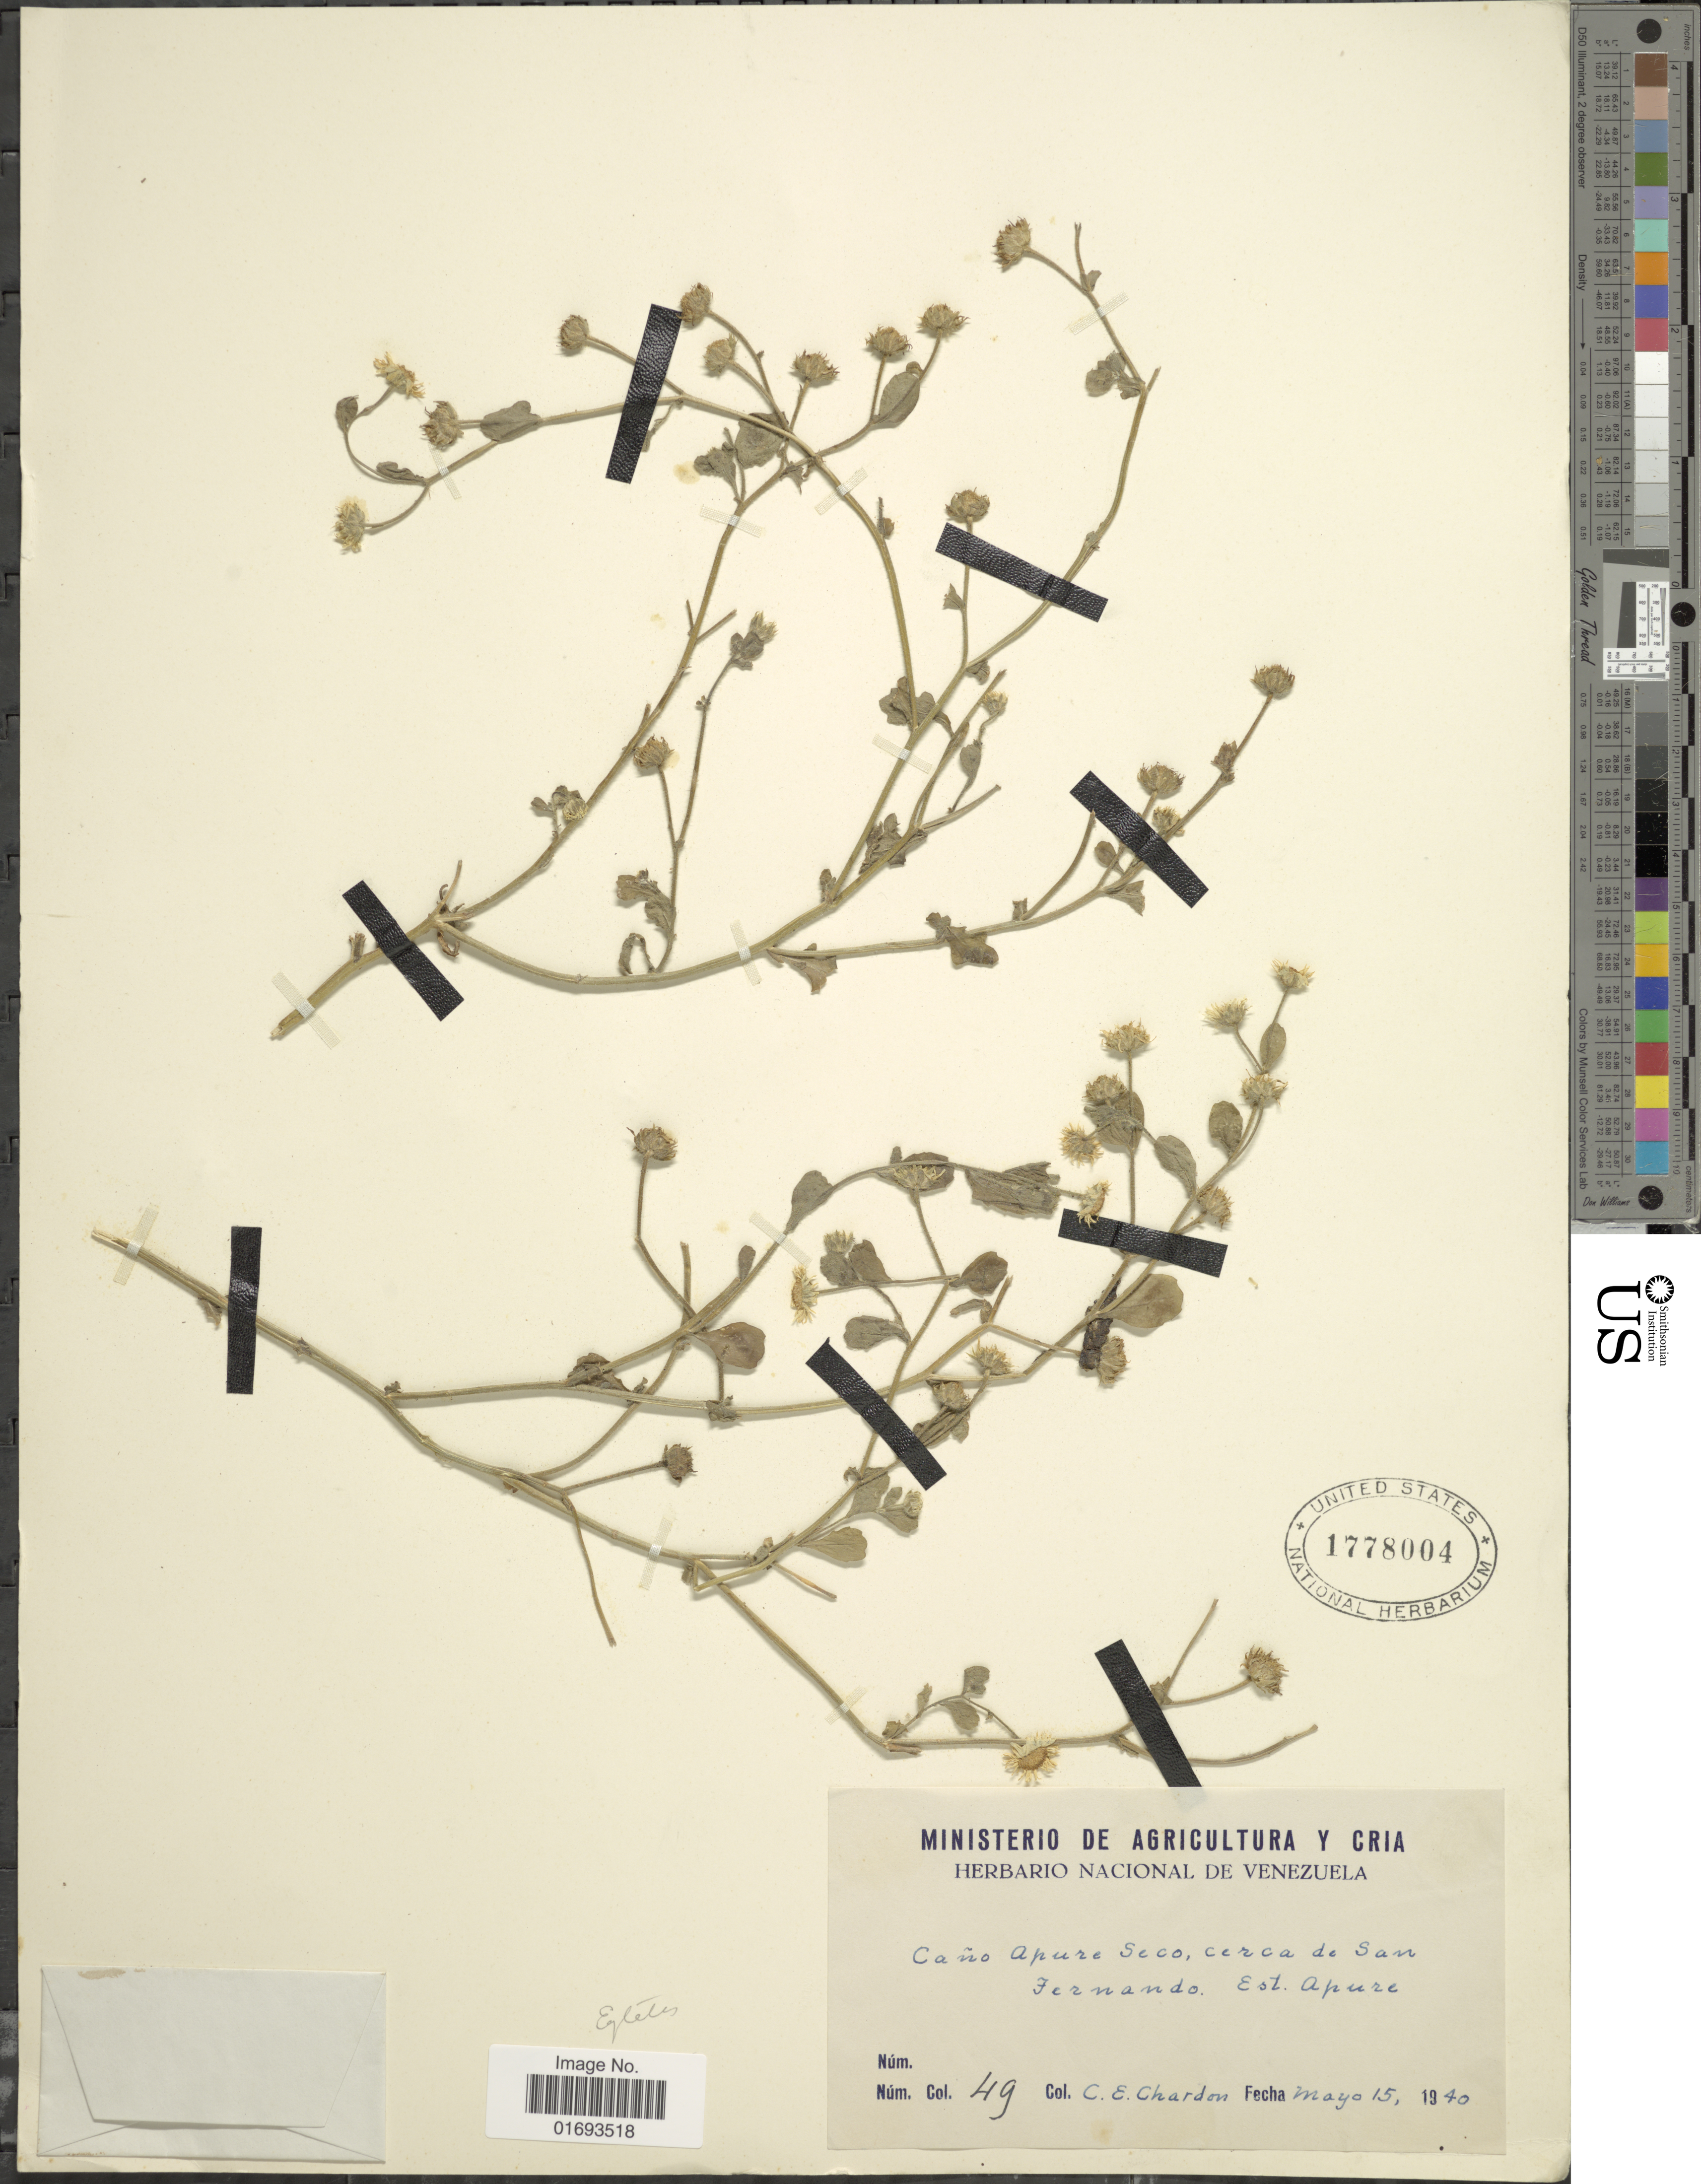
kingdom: Plantae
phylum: Tracheophyta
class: Magnoliopsida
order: Asterales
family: Asteraceae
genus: Egletes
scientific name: Egletes florida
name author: Shinners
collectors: C. E. Chardón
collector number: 49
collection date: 1940-05-15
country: Venezuela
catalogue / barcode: US 1778004